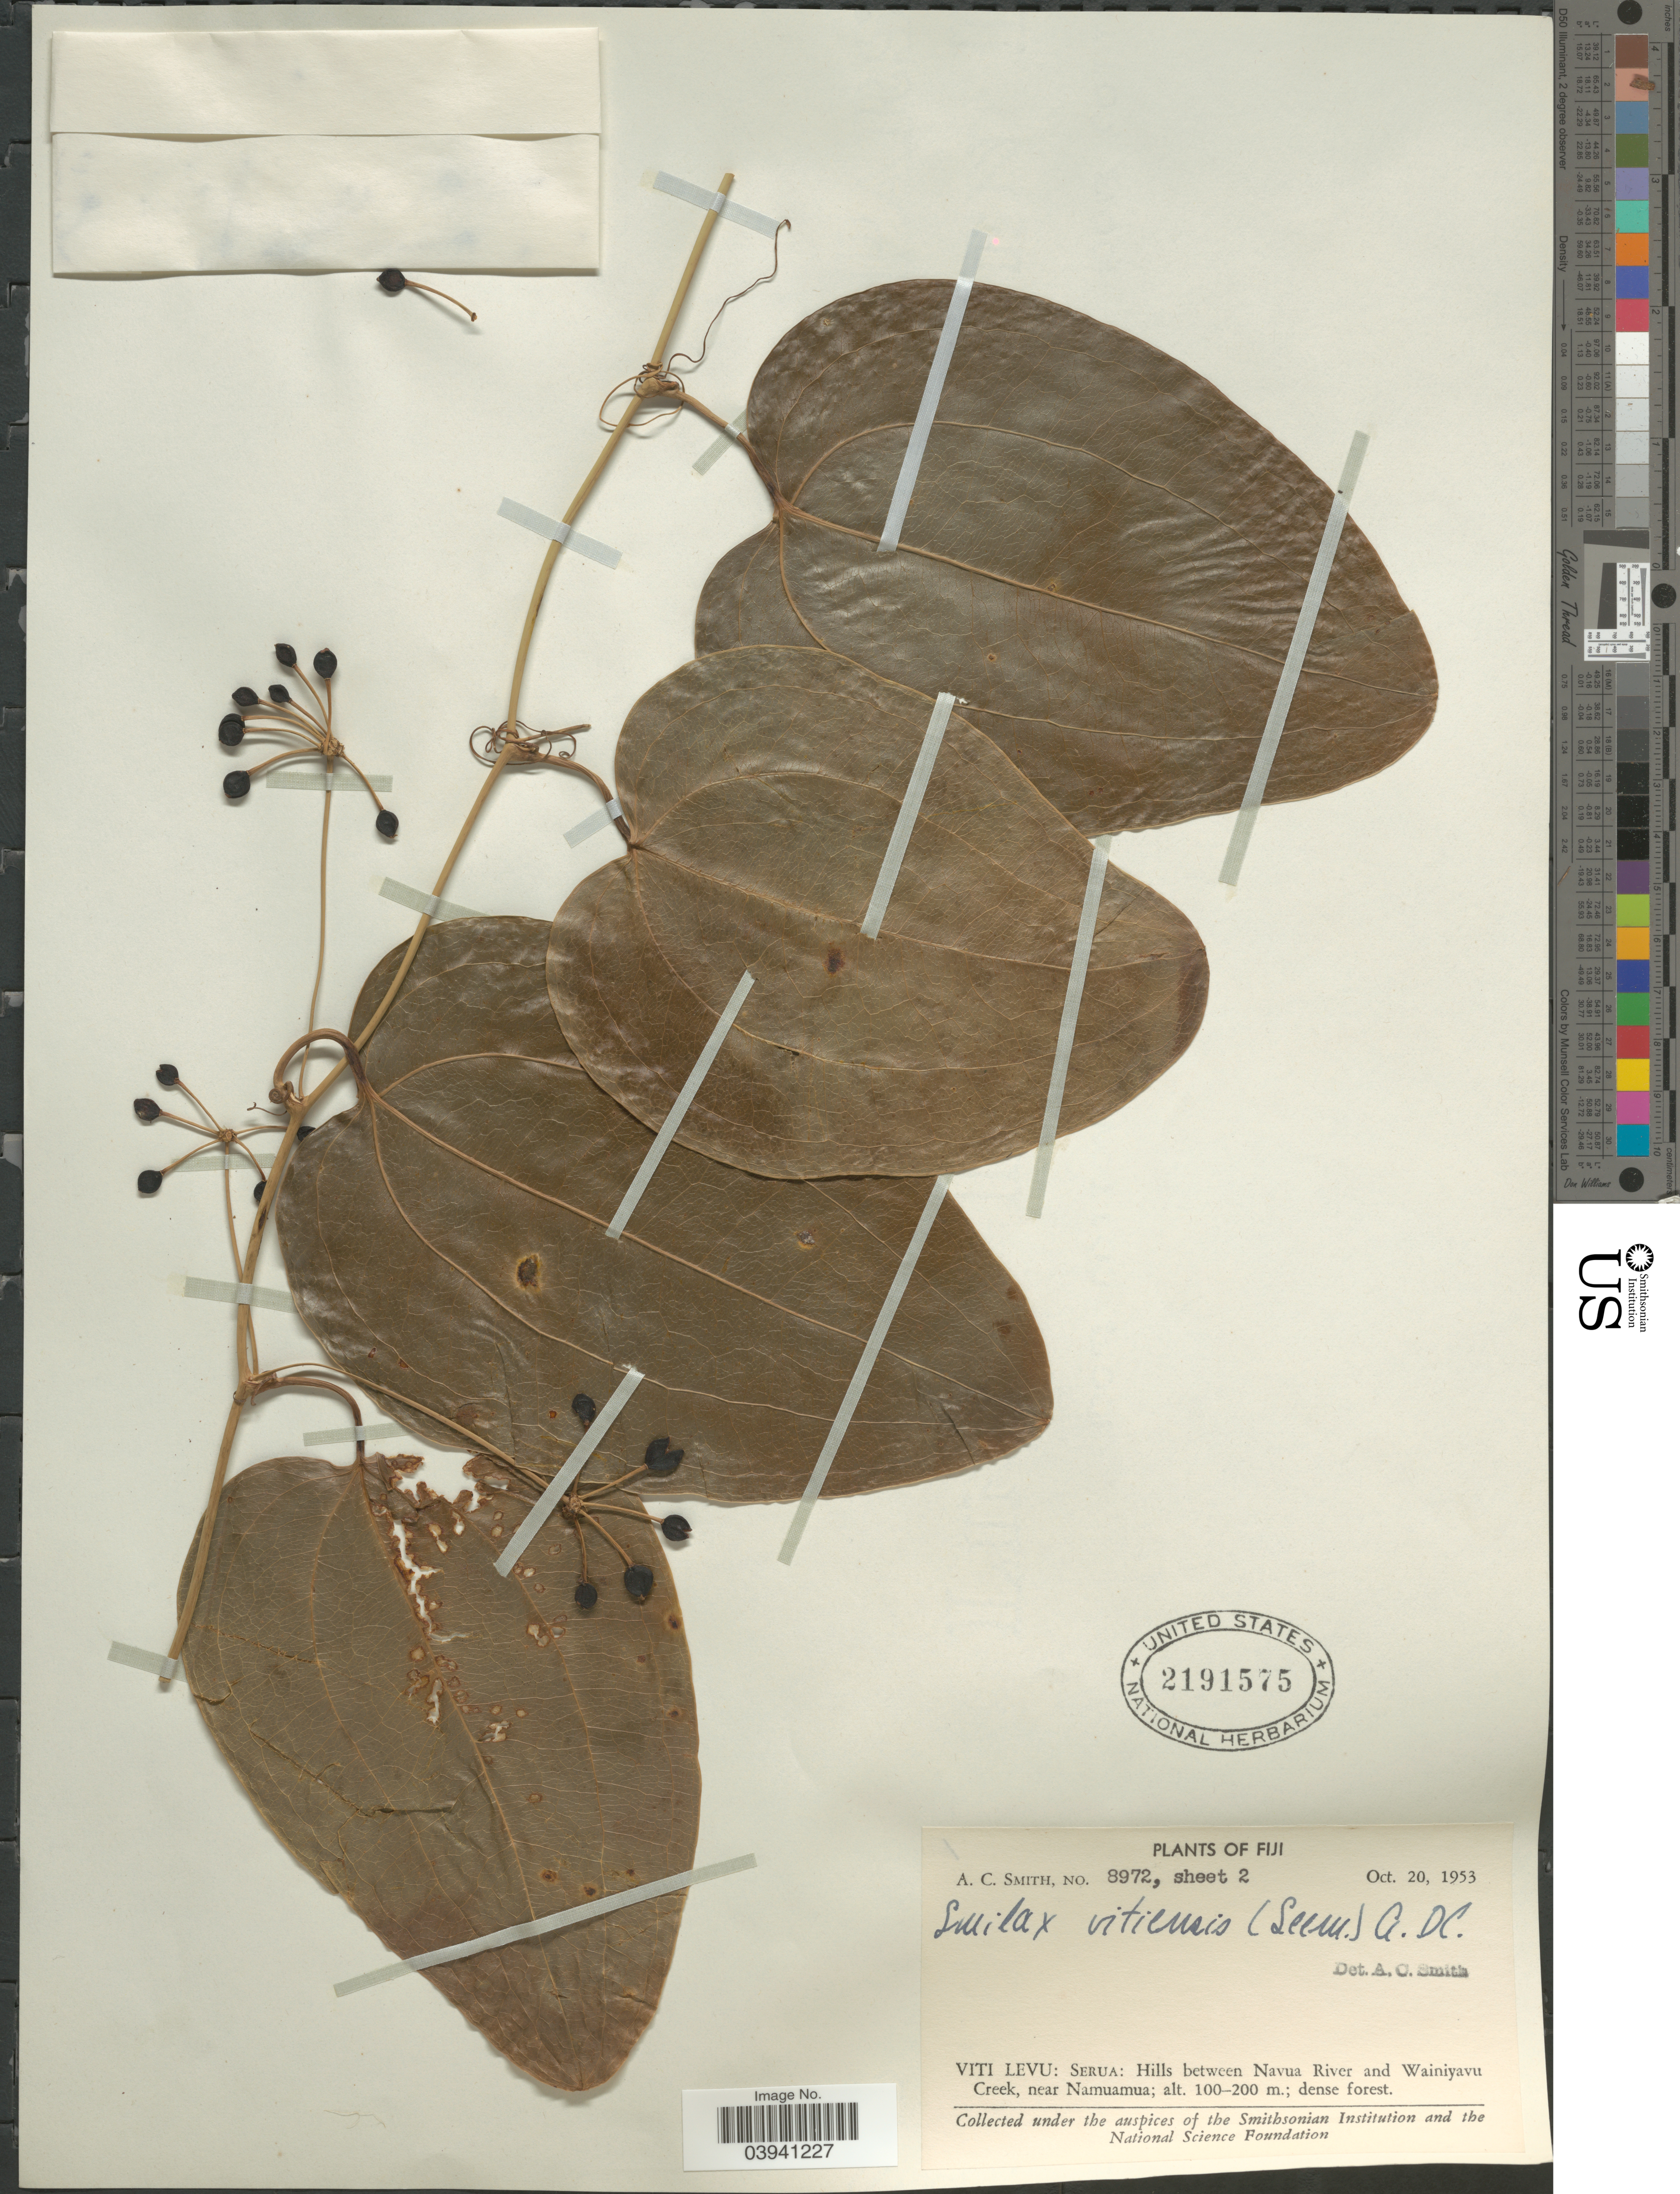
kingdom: Plantae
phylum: Tracheophyta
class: Liliopsida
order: Liliales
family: Smilacaceae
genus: Smilax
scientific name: Smilax vitiensis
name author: (Seem.) A. DC.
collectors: A. C. Smith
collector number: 8972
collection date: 1953-10-20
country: Fiji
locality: Viti Levu: Serua: Hills between Navua River and Wainiyavu Creek, near Namuamua.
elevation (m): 100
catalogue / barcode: US 2191575